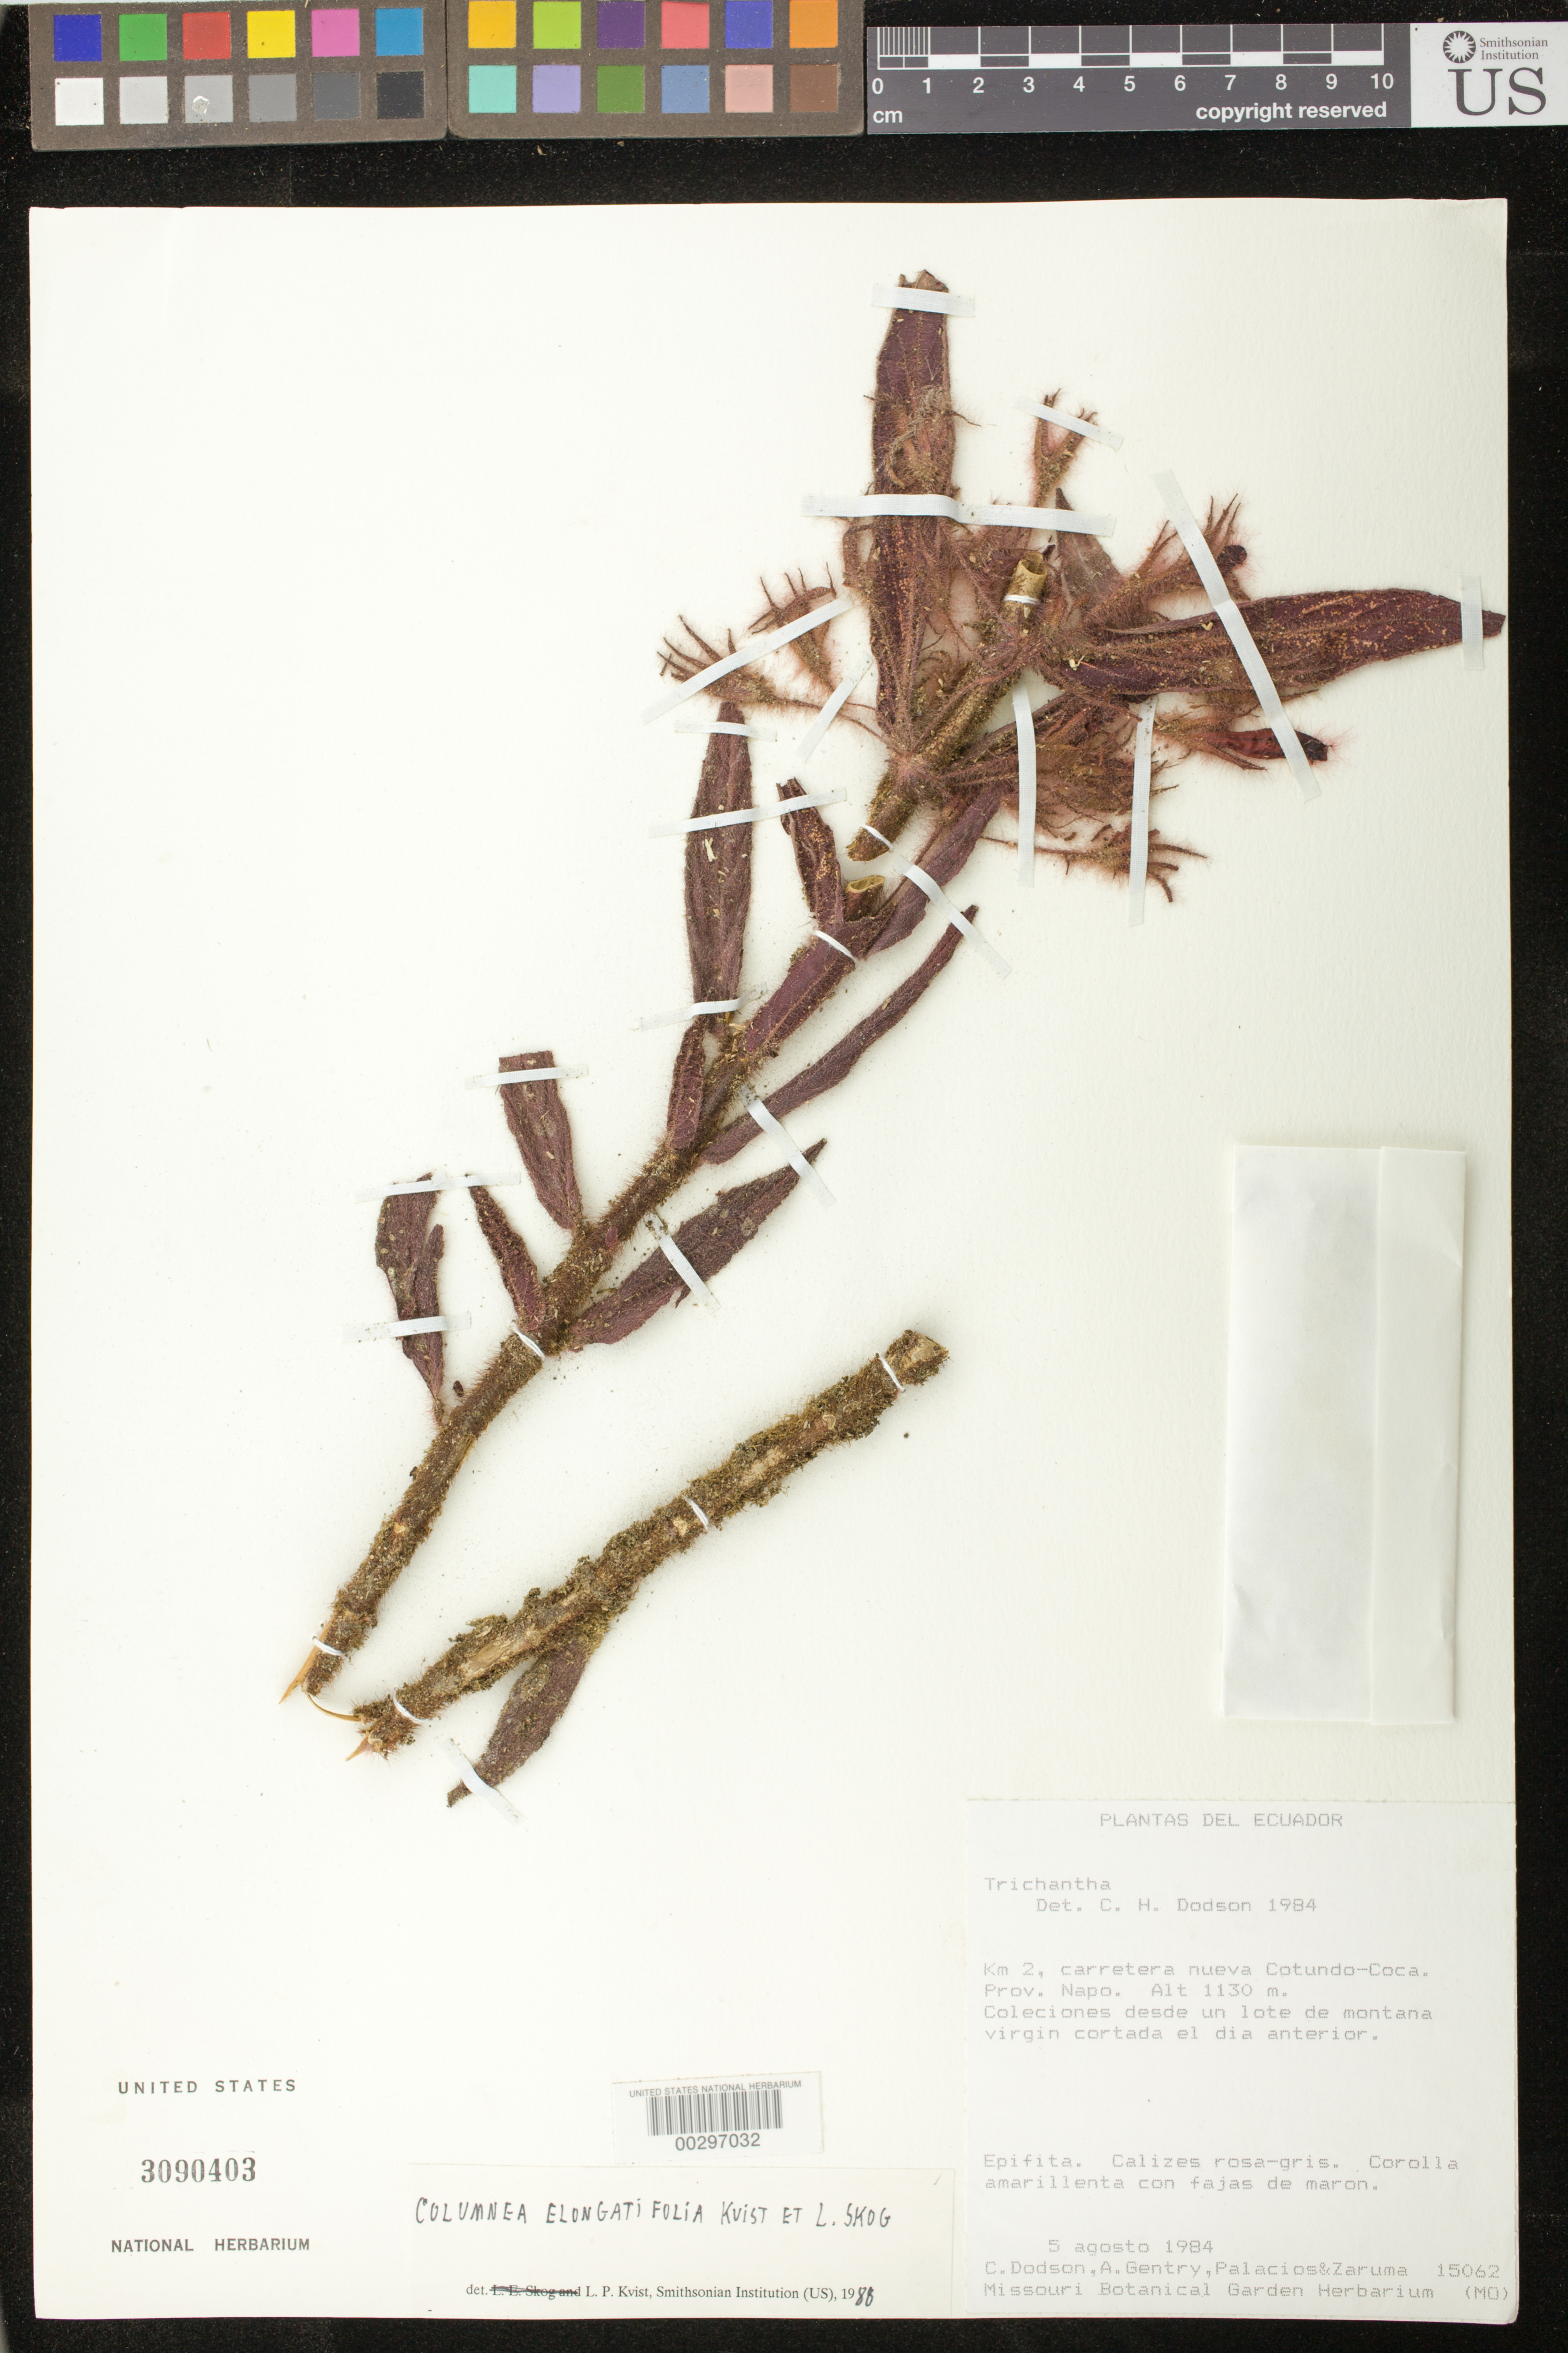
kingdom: Plantae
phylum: Tracheophyta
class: Magnoliopsida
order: Lamiales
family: Gesneriaceae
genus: Columnea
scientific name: Columnea elongatifolia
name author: L.P. Kvist & L.E. Skog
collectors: C. H. Dodson, A. H. Gentry, P. Palacios H. & J. Zaruma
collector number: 15062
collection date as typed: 05 Aug 1984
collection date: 1984-08-05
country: Ecuador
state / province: Napo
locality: Cotundo-Coca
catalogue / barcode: US 3090403